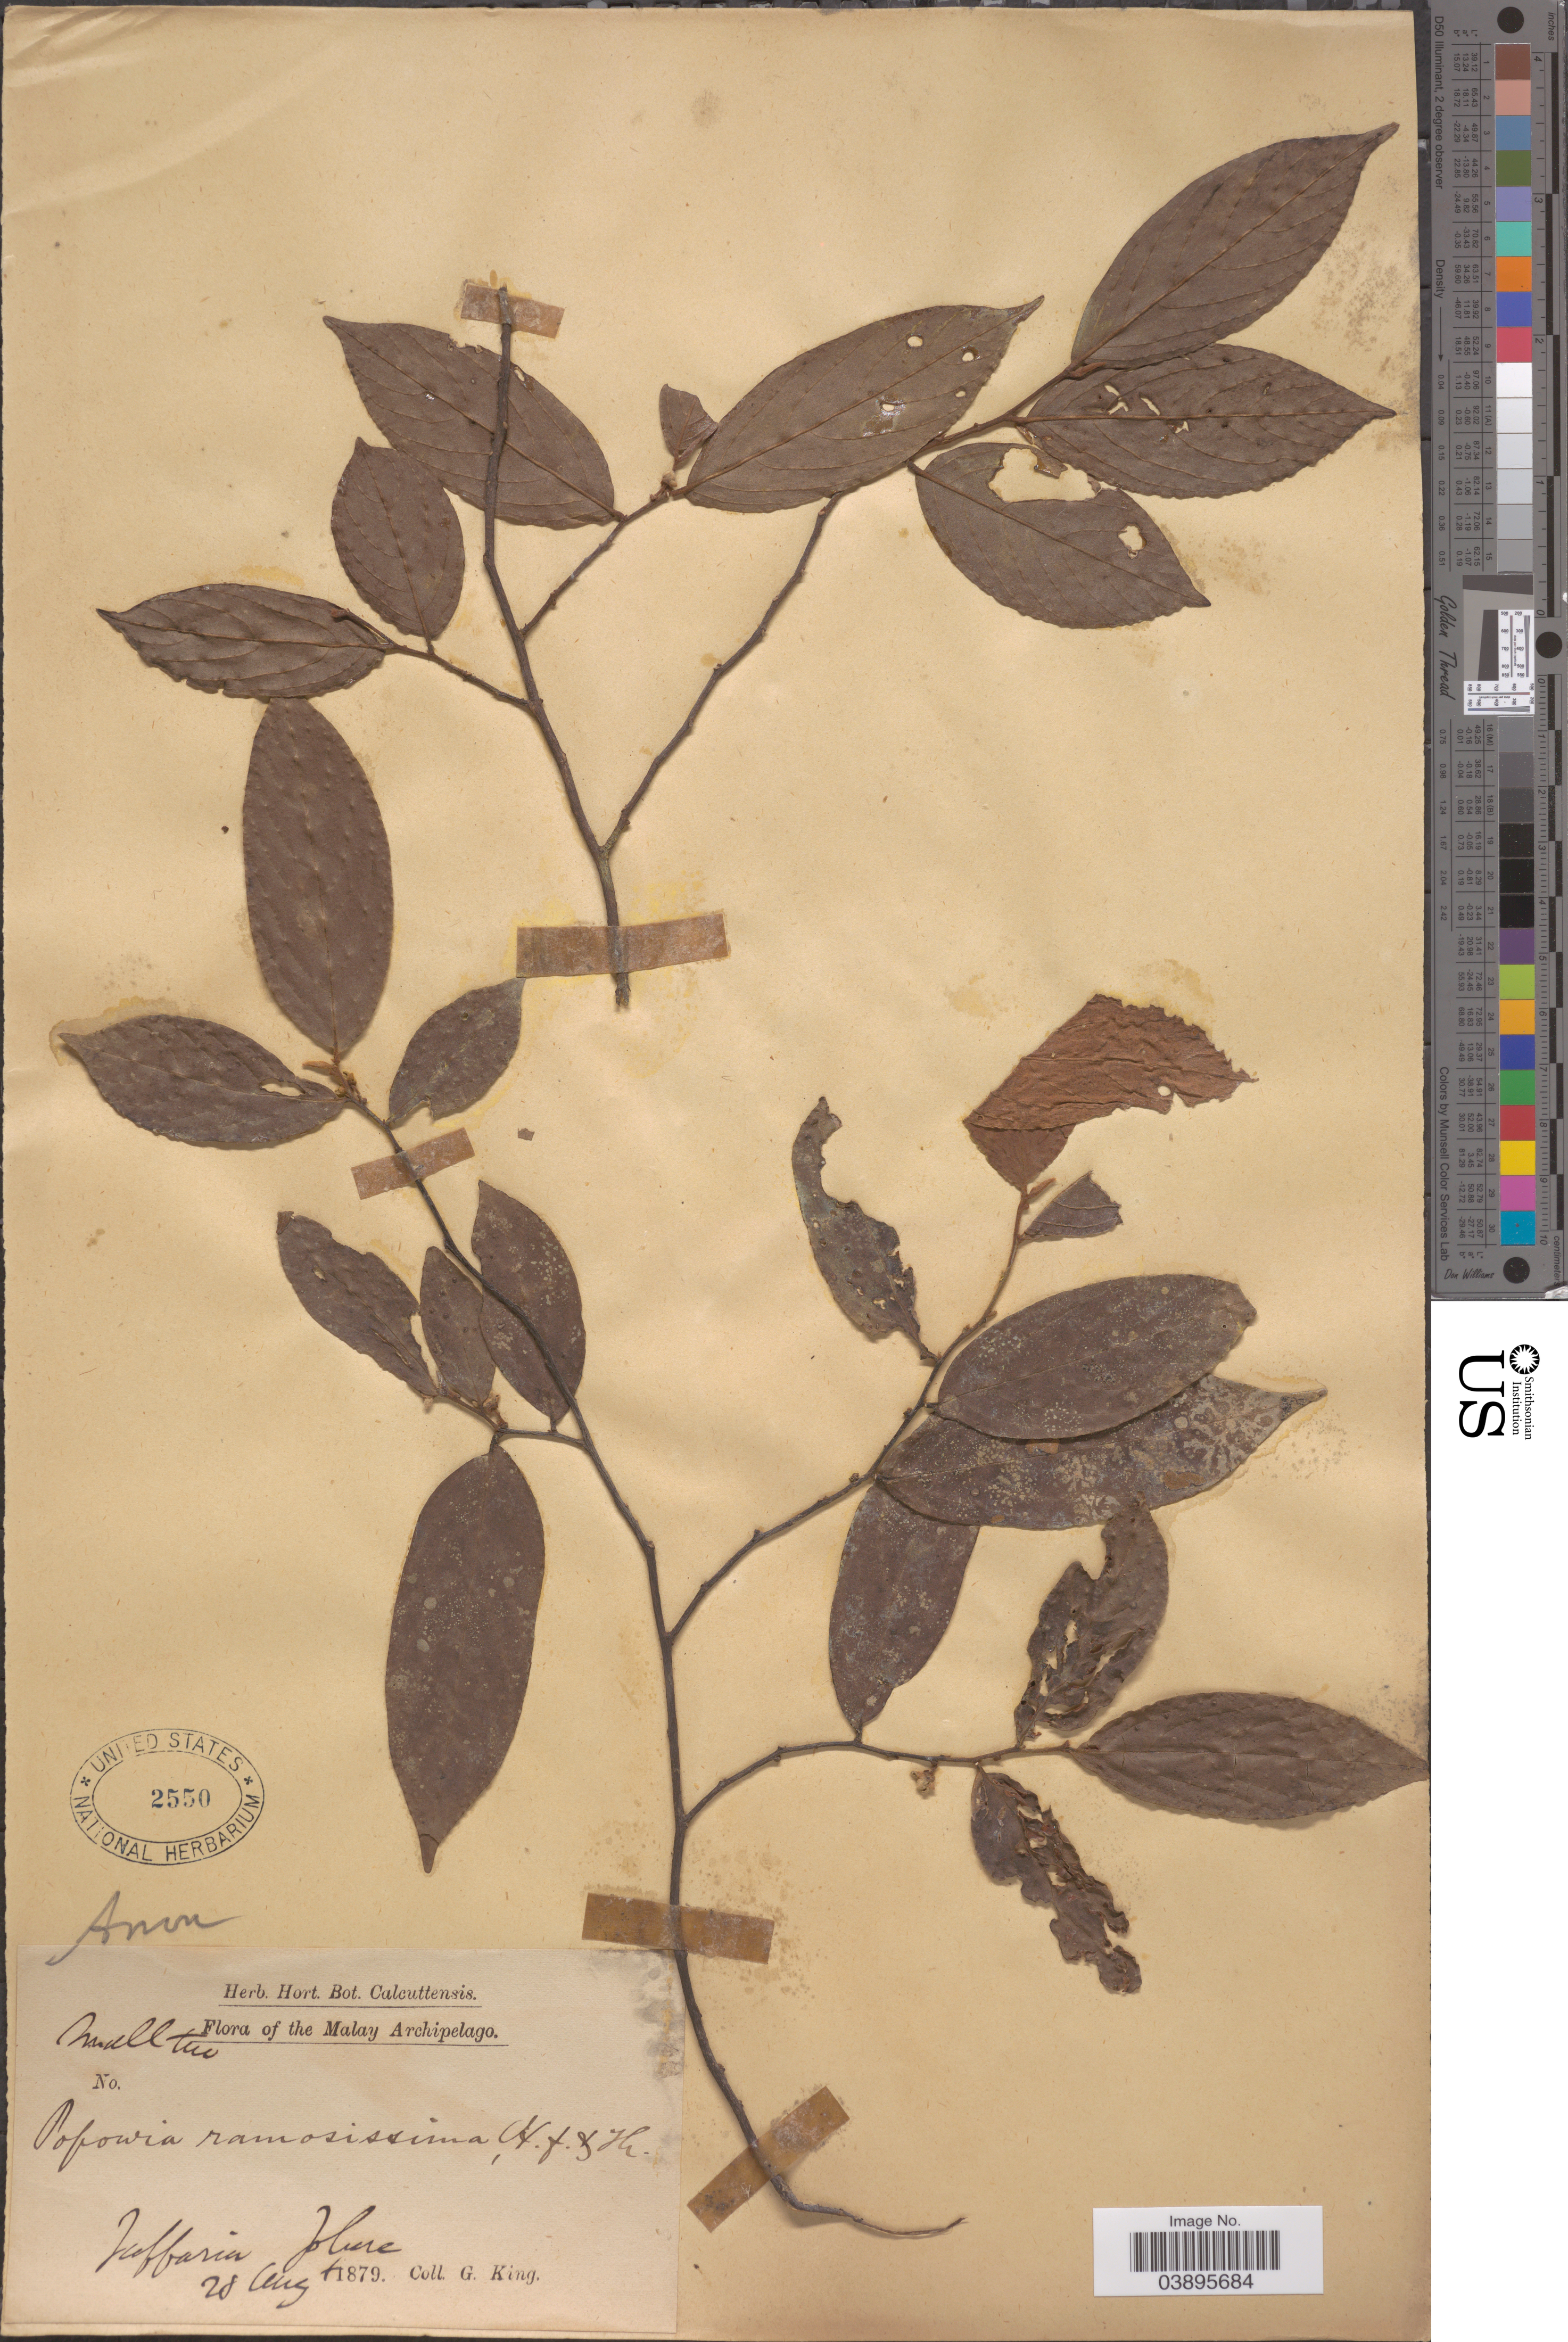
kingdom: Plantae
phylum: Tracheophyta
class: Magnoliopsida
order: Magnoliales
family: Annonaceae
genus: Popowia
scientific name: Popowia ramosissima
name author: Hook. f. & Thomson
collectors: G. King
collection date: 1879-08-28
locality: The Malay Archipelago. Haffaria Hare. [interpreted]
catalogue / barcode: US 2550